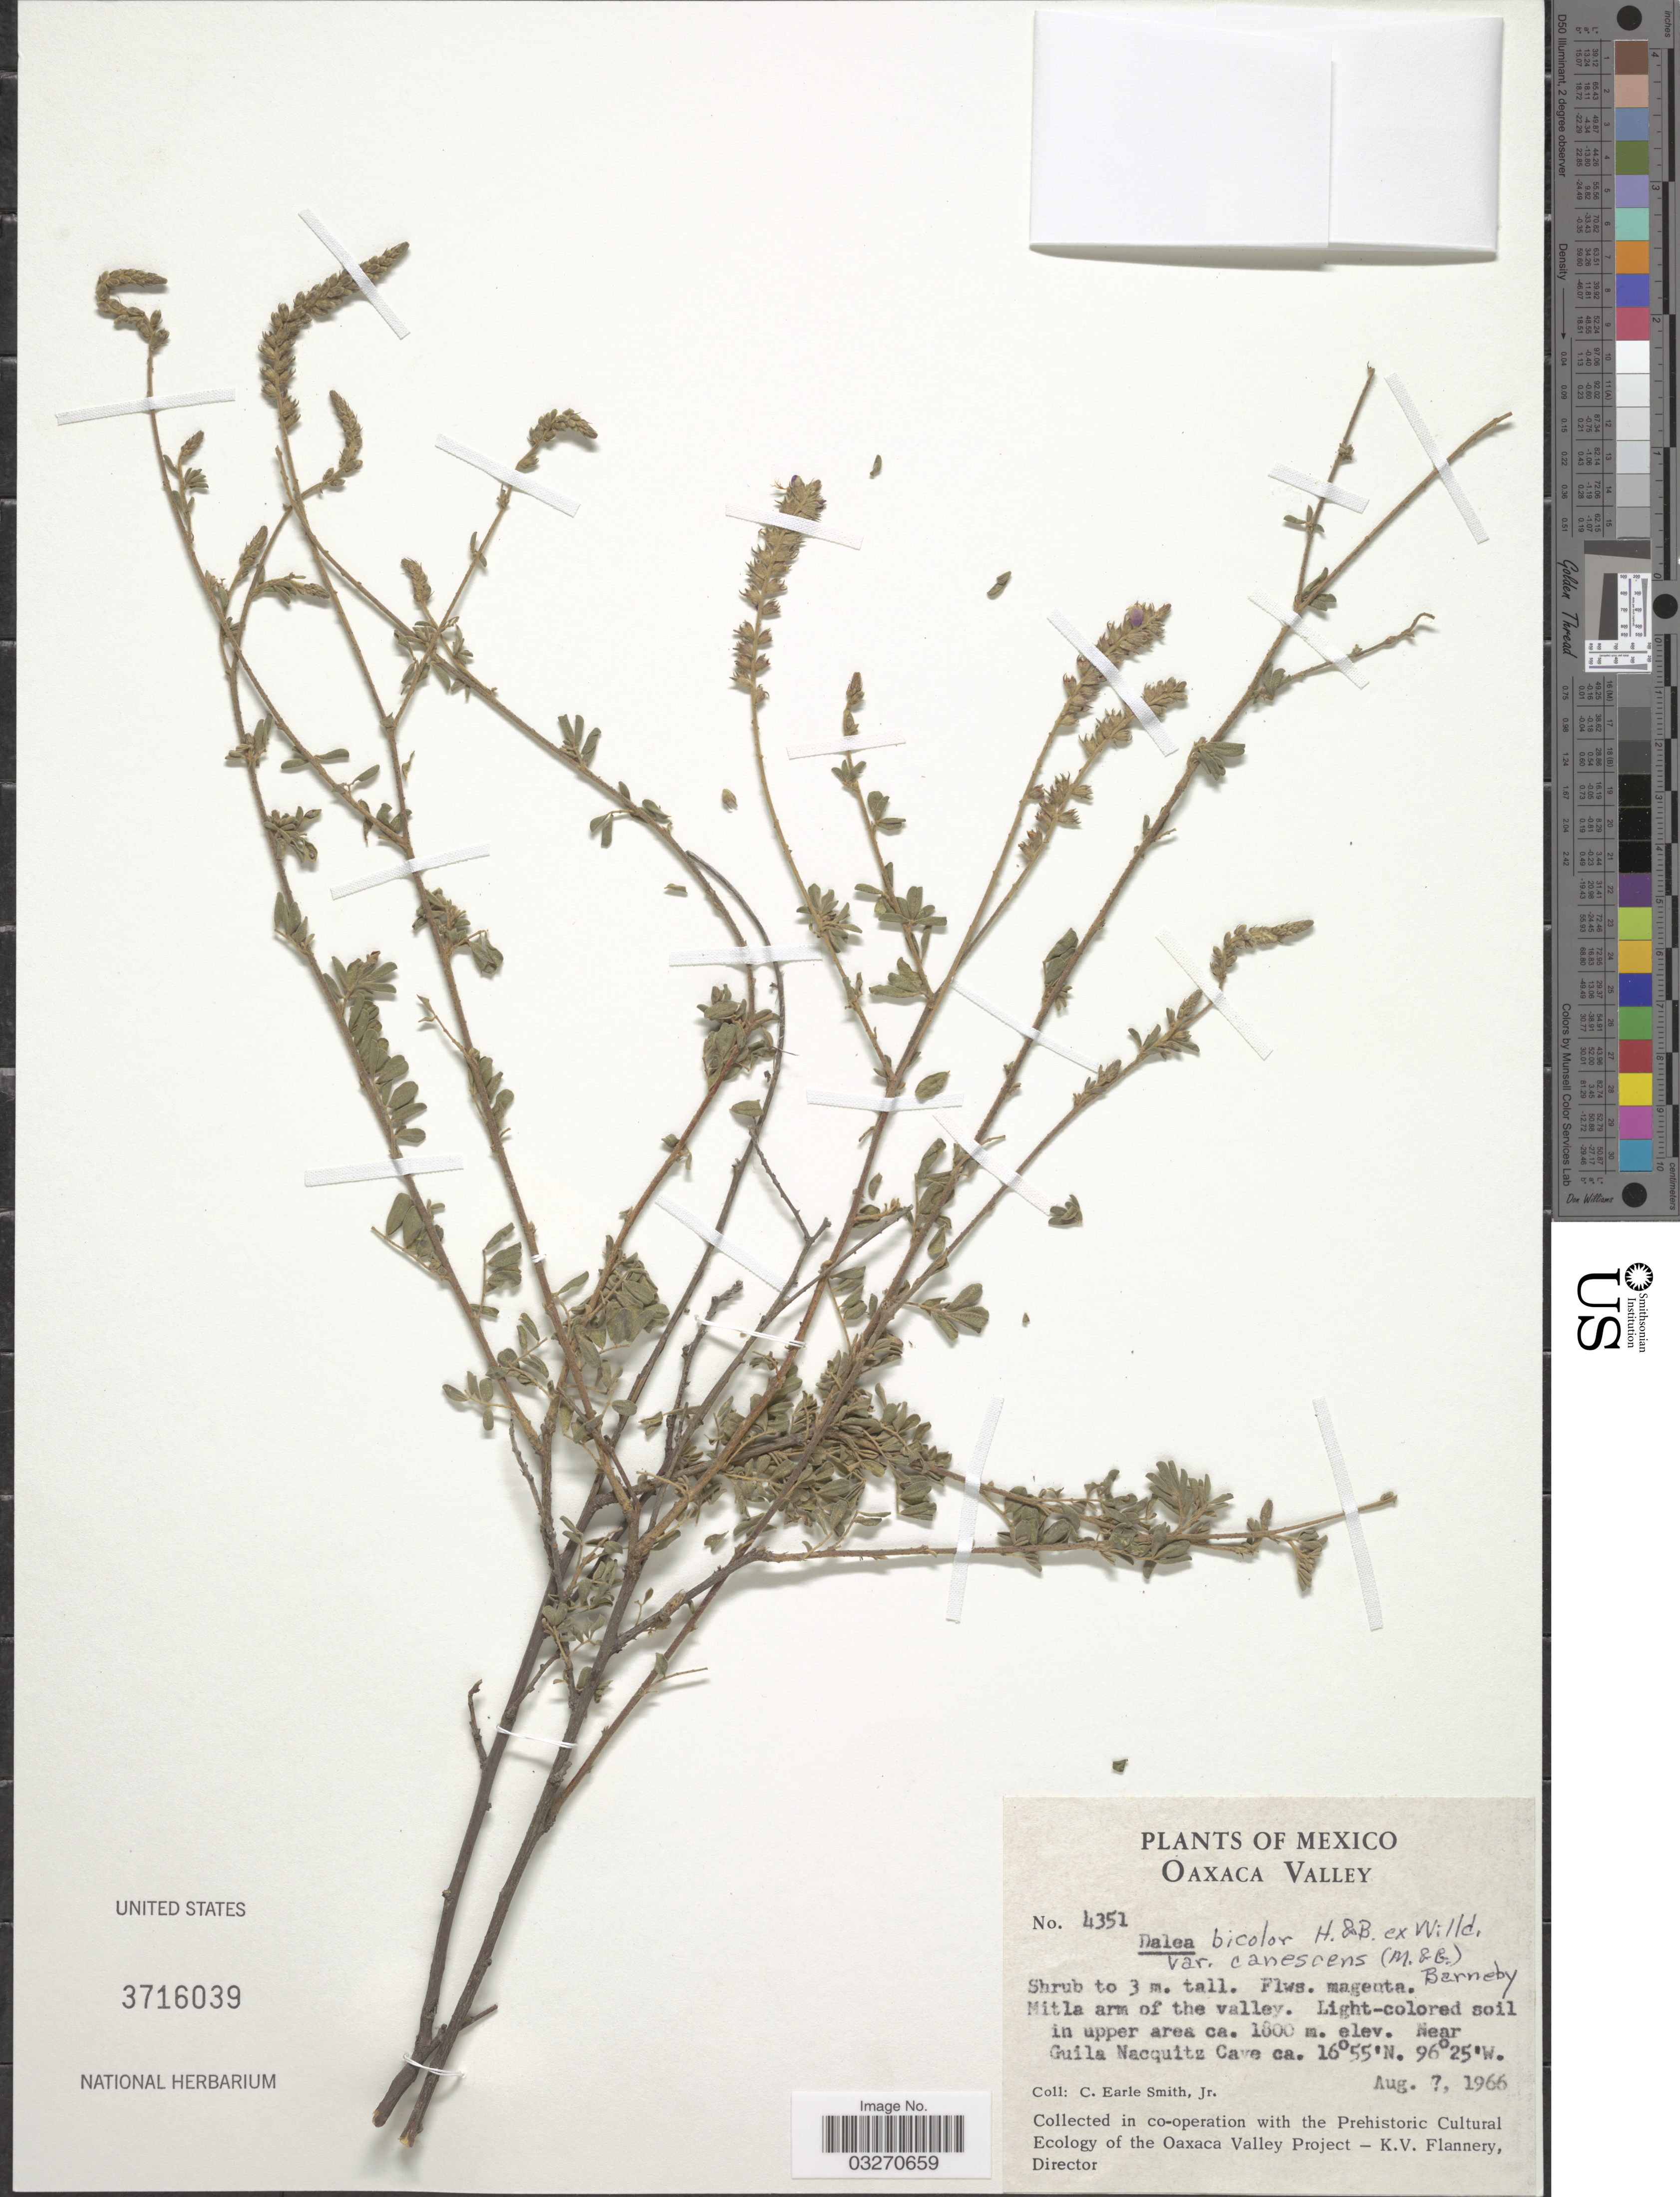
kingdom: Plantae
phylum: Tracheophyta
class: Magnoliopsida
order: Fabales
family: Fabaceae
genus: Dalea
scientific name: Dalea bicolor var. canescens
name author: (M. Martens & Galeotti) Barneby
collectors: C. E. Smith Jr.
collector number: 4351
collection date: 1966-08-07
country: Mexico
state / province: Oaxaca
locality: Oaxaca Valley. Mitla arm of the valley. Near Guila Nacquitz Cave.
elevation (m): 1800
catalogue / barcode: US 3716039